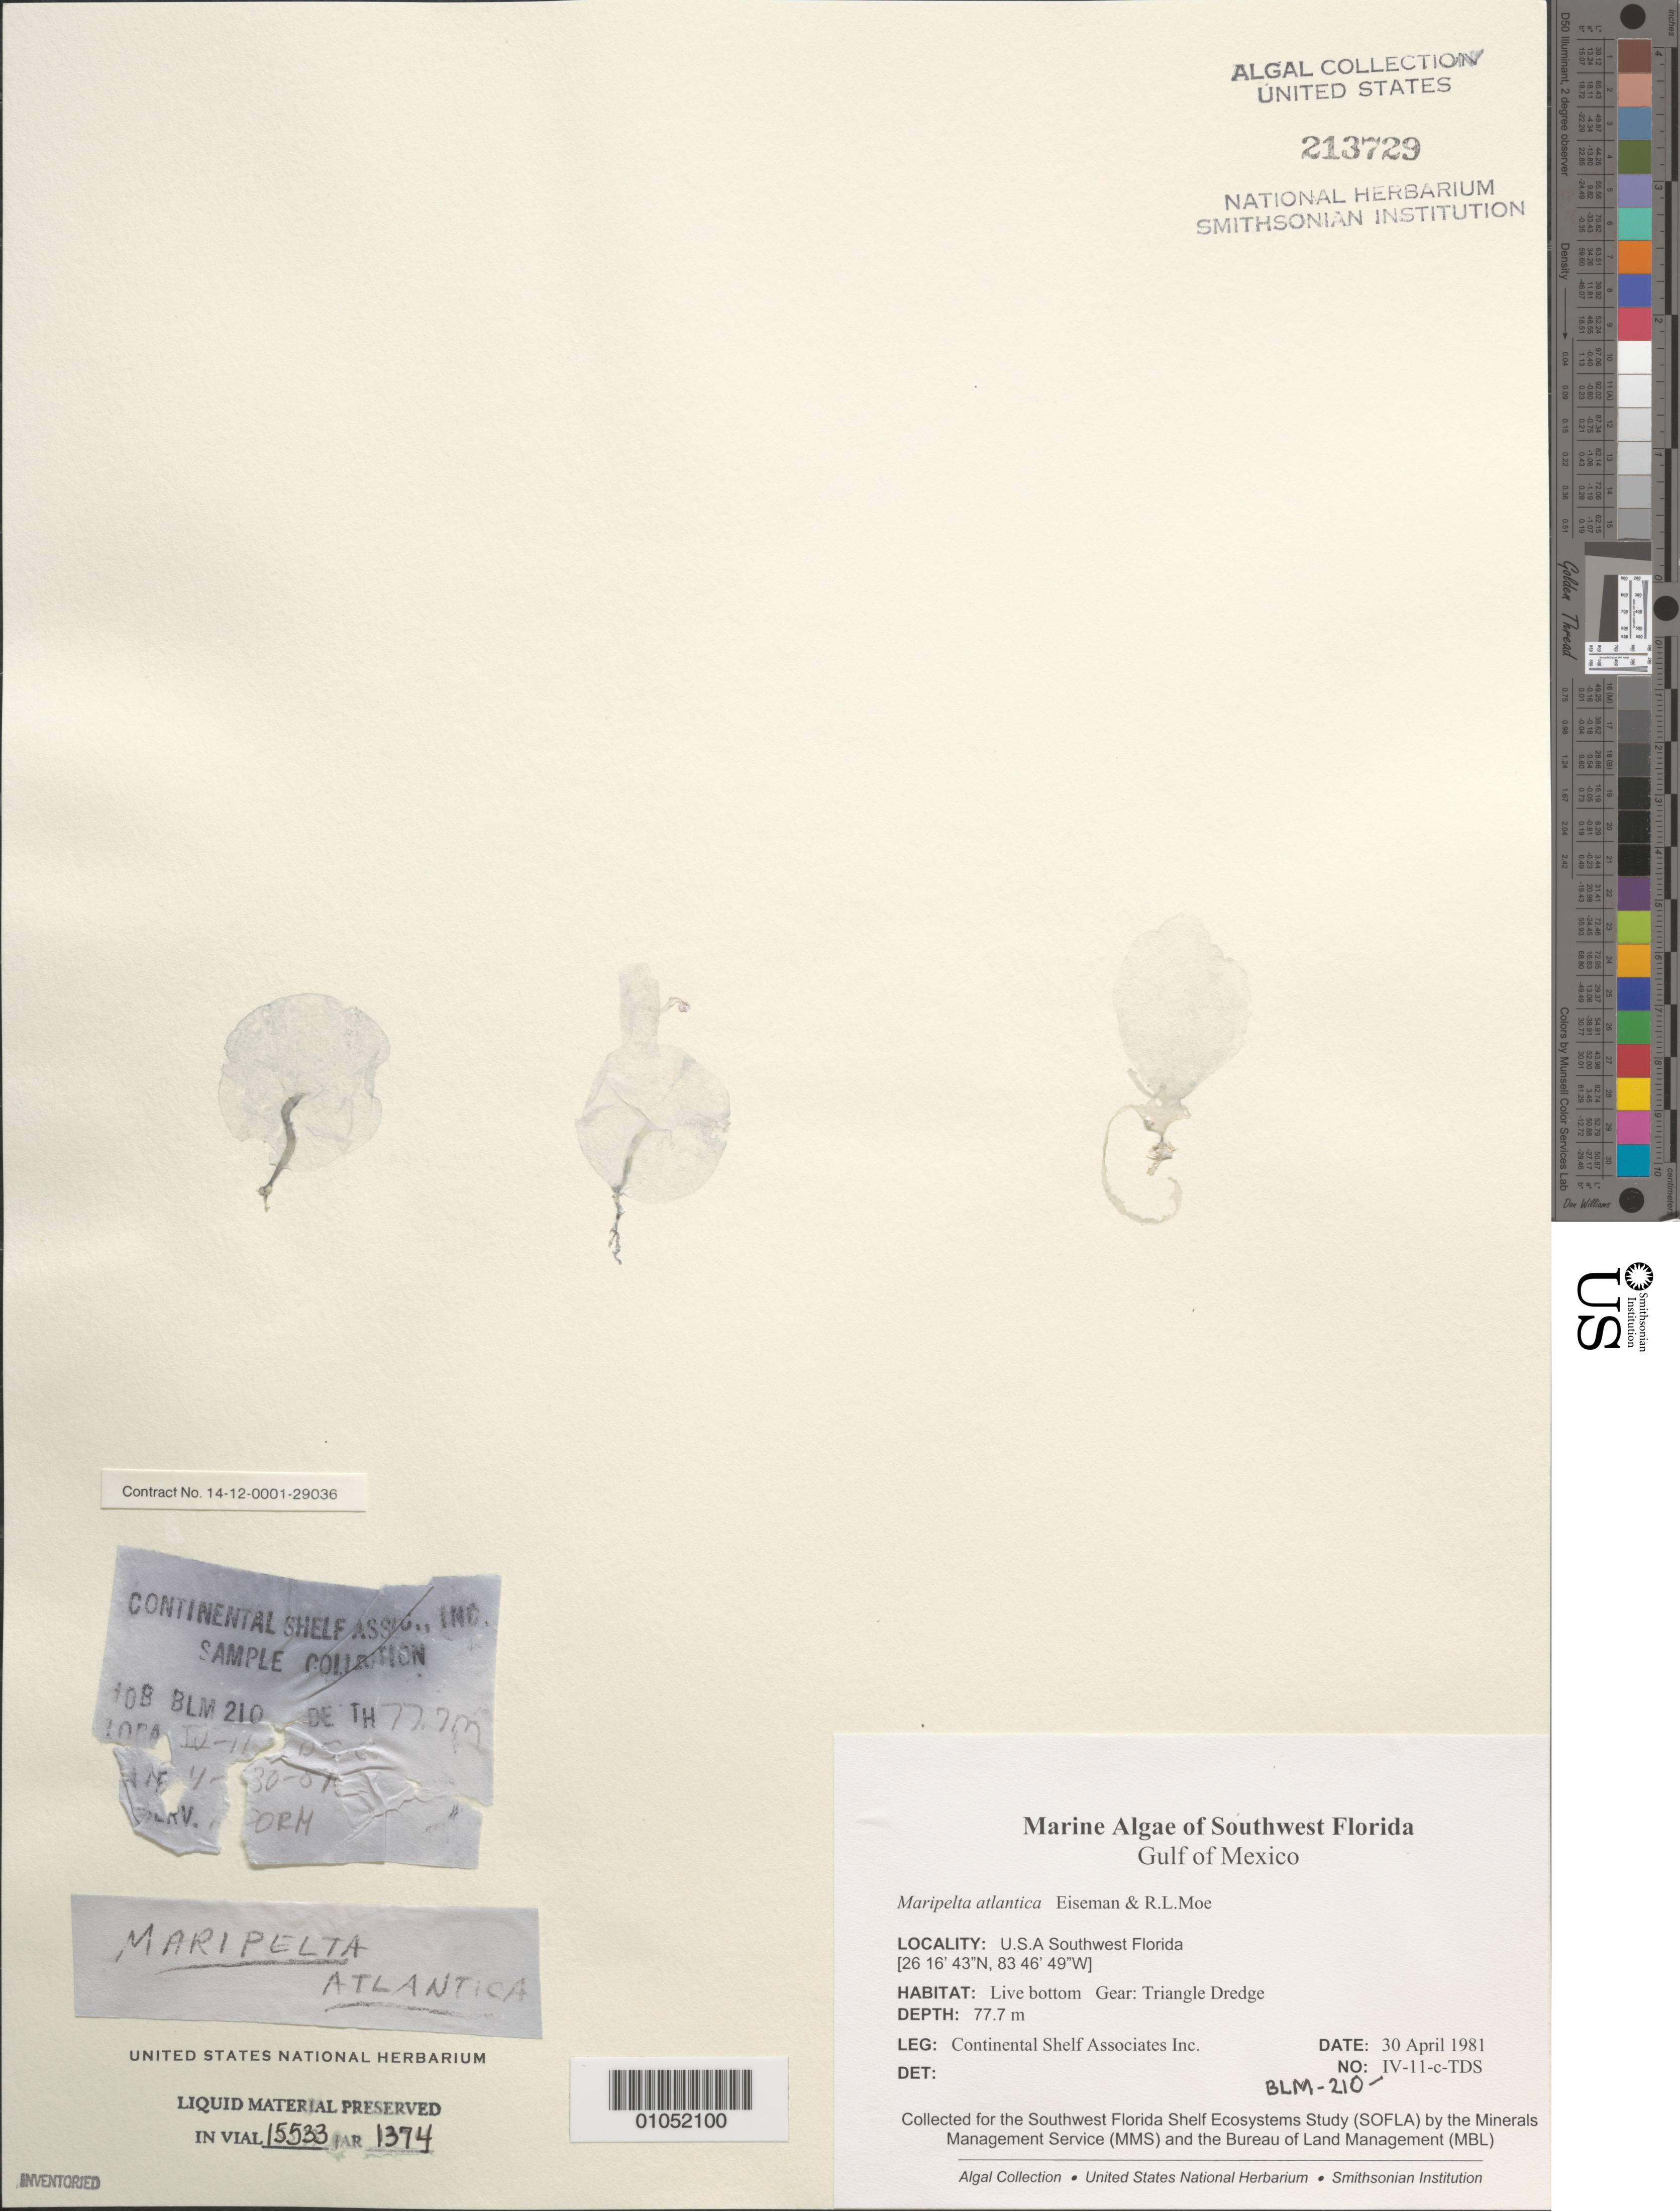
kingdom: Plantae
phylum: Rhodophyta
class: Florideophyceae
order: Rhodymeniales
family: Rhodymeniaceae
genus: Maripelta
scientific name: Maripelta atlantica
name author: Eiseman & R.L. Moe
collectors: Continental Shelf Associates for the MMS/BLM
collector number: BLM-210-IV-11-C-TDS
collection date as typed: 30 Apr 1981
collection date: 1981-04-30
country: United States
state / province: Florida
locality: Gulf of Mexico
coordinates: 26 16'43"N, 83 46'49"W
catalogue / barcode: US 213729